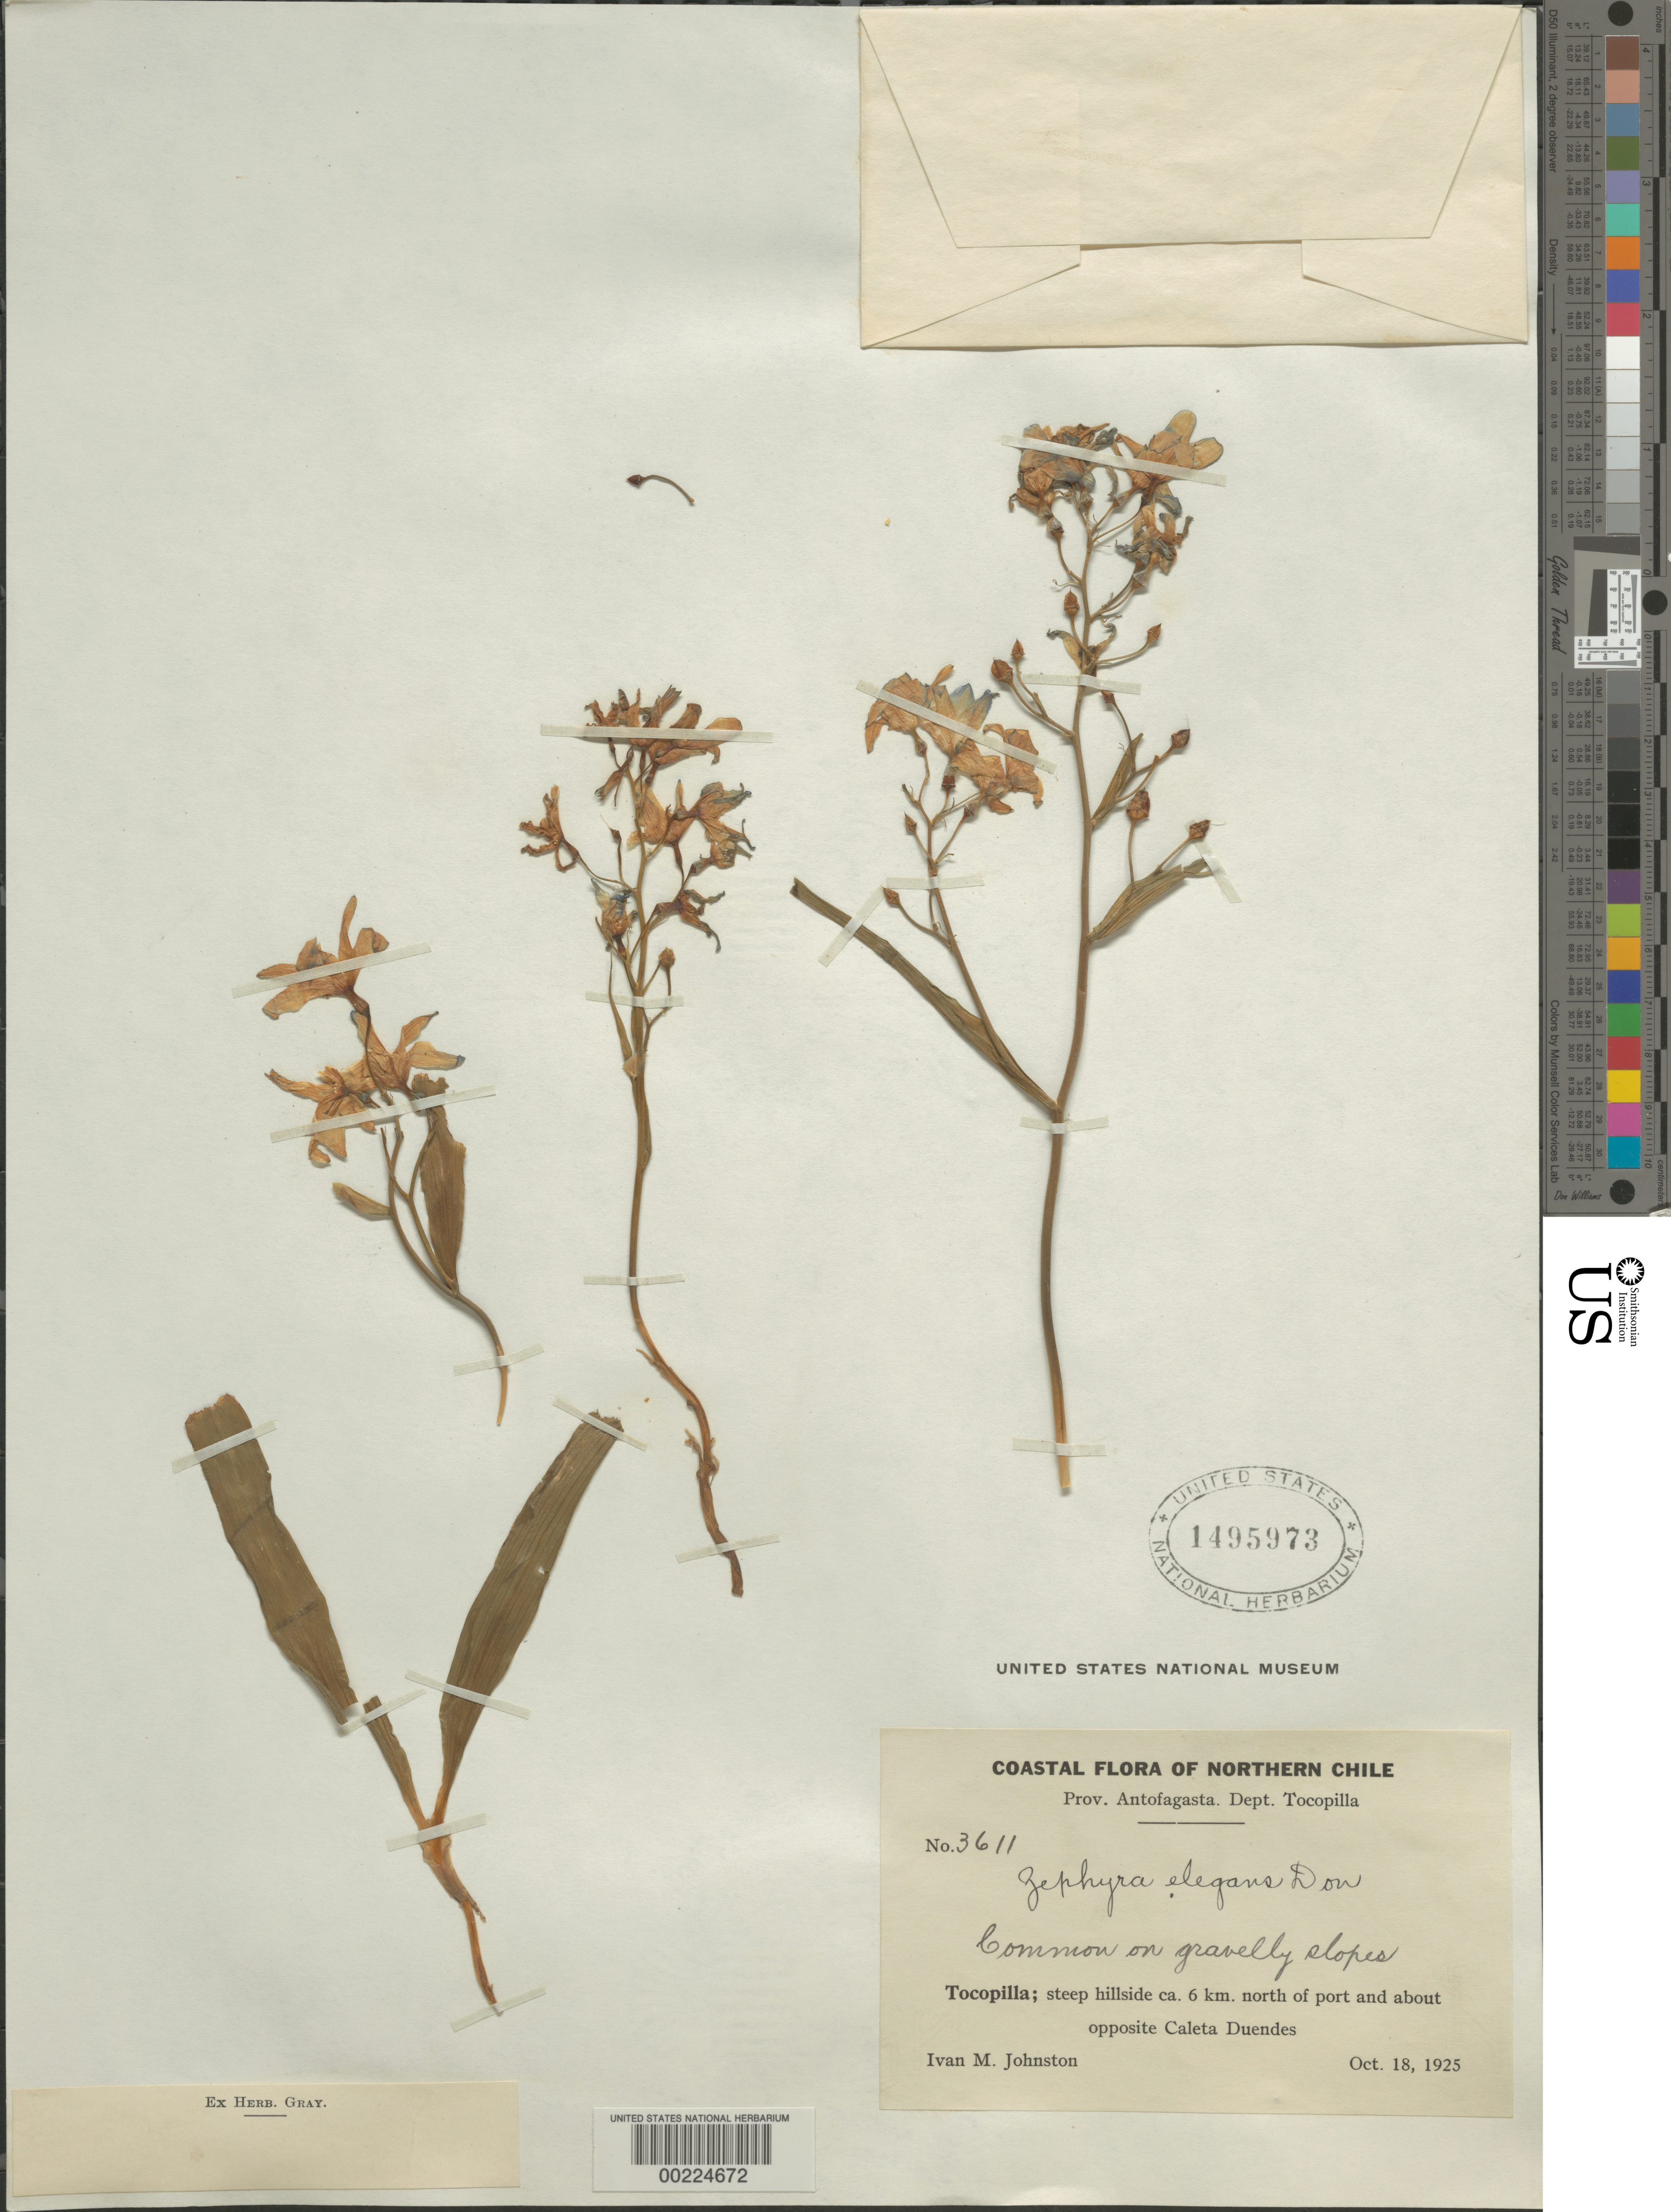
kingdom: Plantae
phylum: Tracheophyta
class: Liliopsida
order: Asparagales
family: Tecophilaeaceae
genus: Zephyra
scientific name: Zephyra elegans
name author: D. Don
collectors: I.M. Johnston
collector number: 3611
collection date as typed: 18 Oct 1925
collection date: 1925-10-18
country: Chile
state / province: Antofagasta (II)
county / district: Tocopilla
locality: Tocopilla; ca 6 km n of port and about opposite caleta duendes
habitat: Steep hillside; gravelly slopes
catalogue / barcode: US 1495973